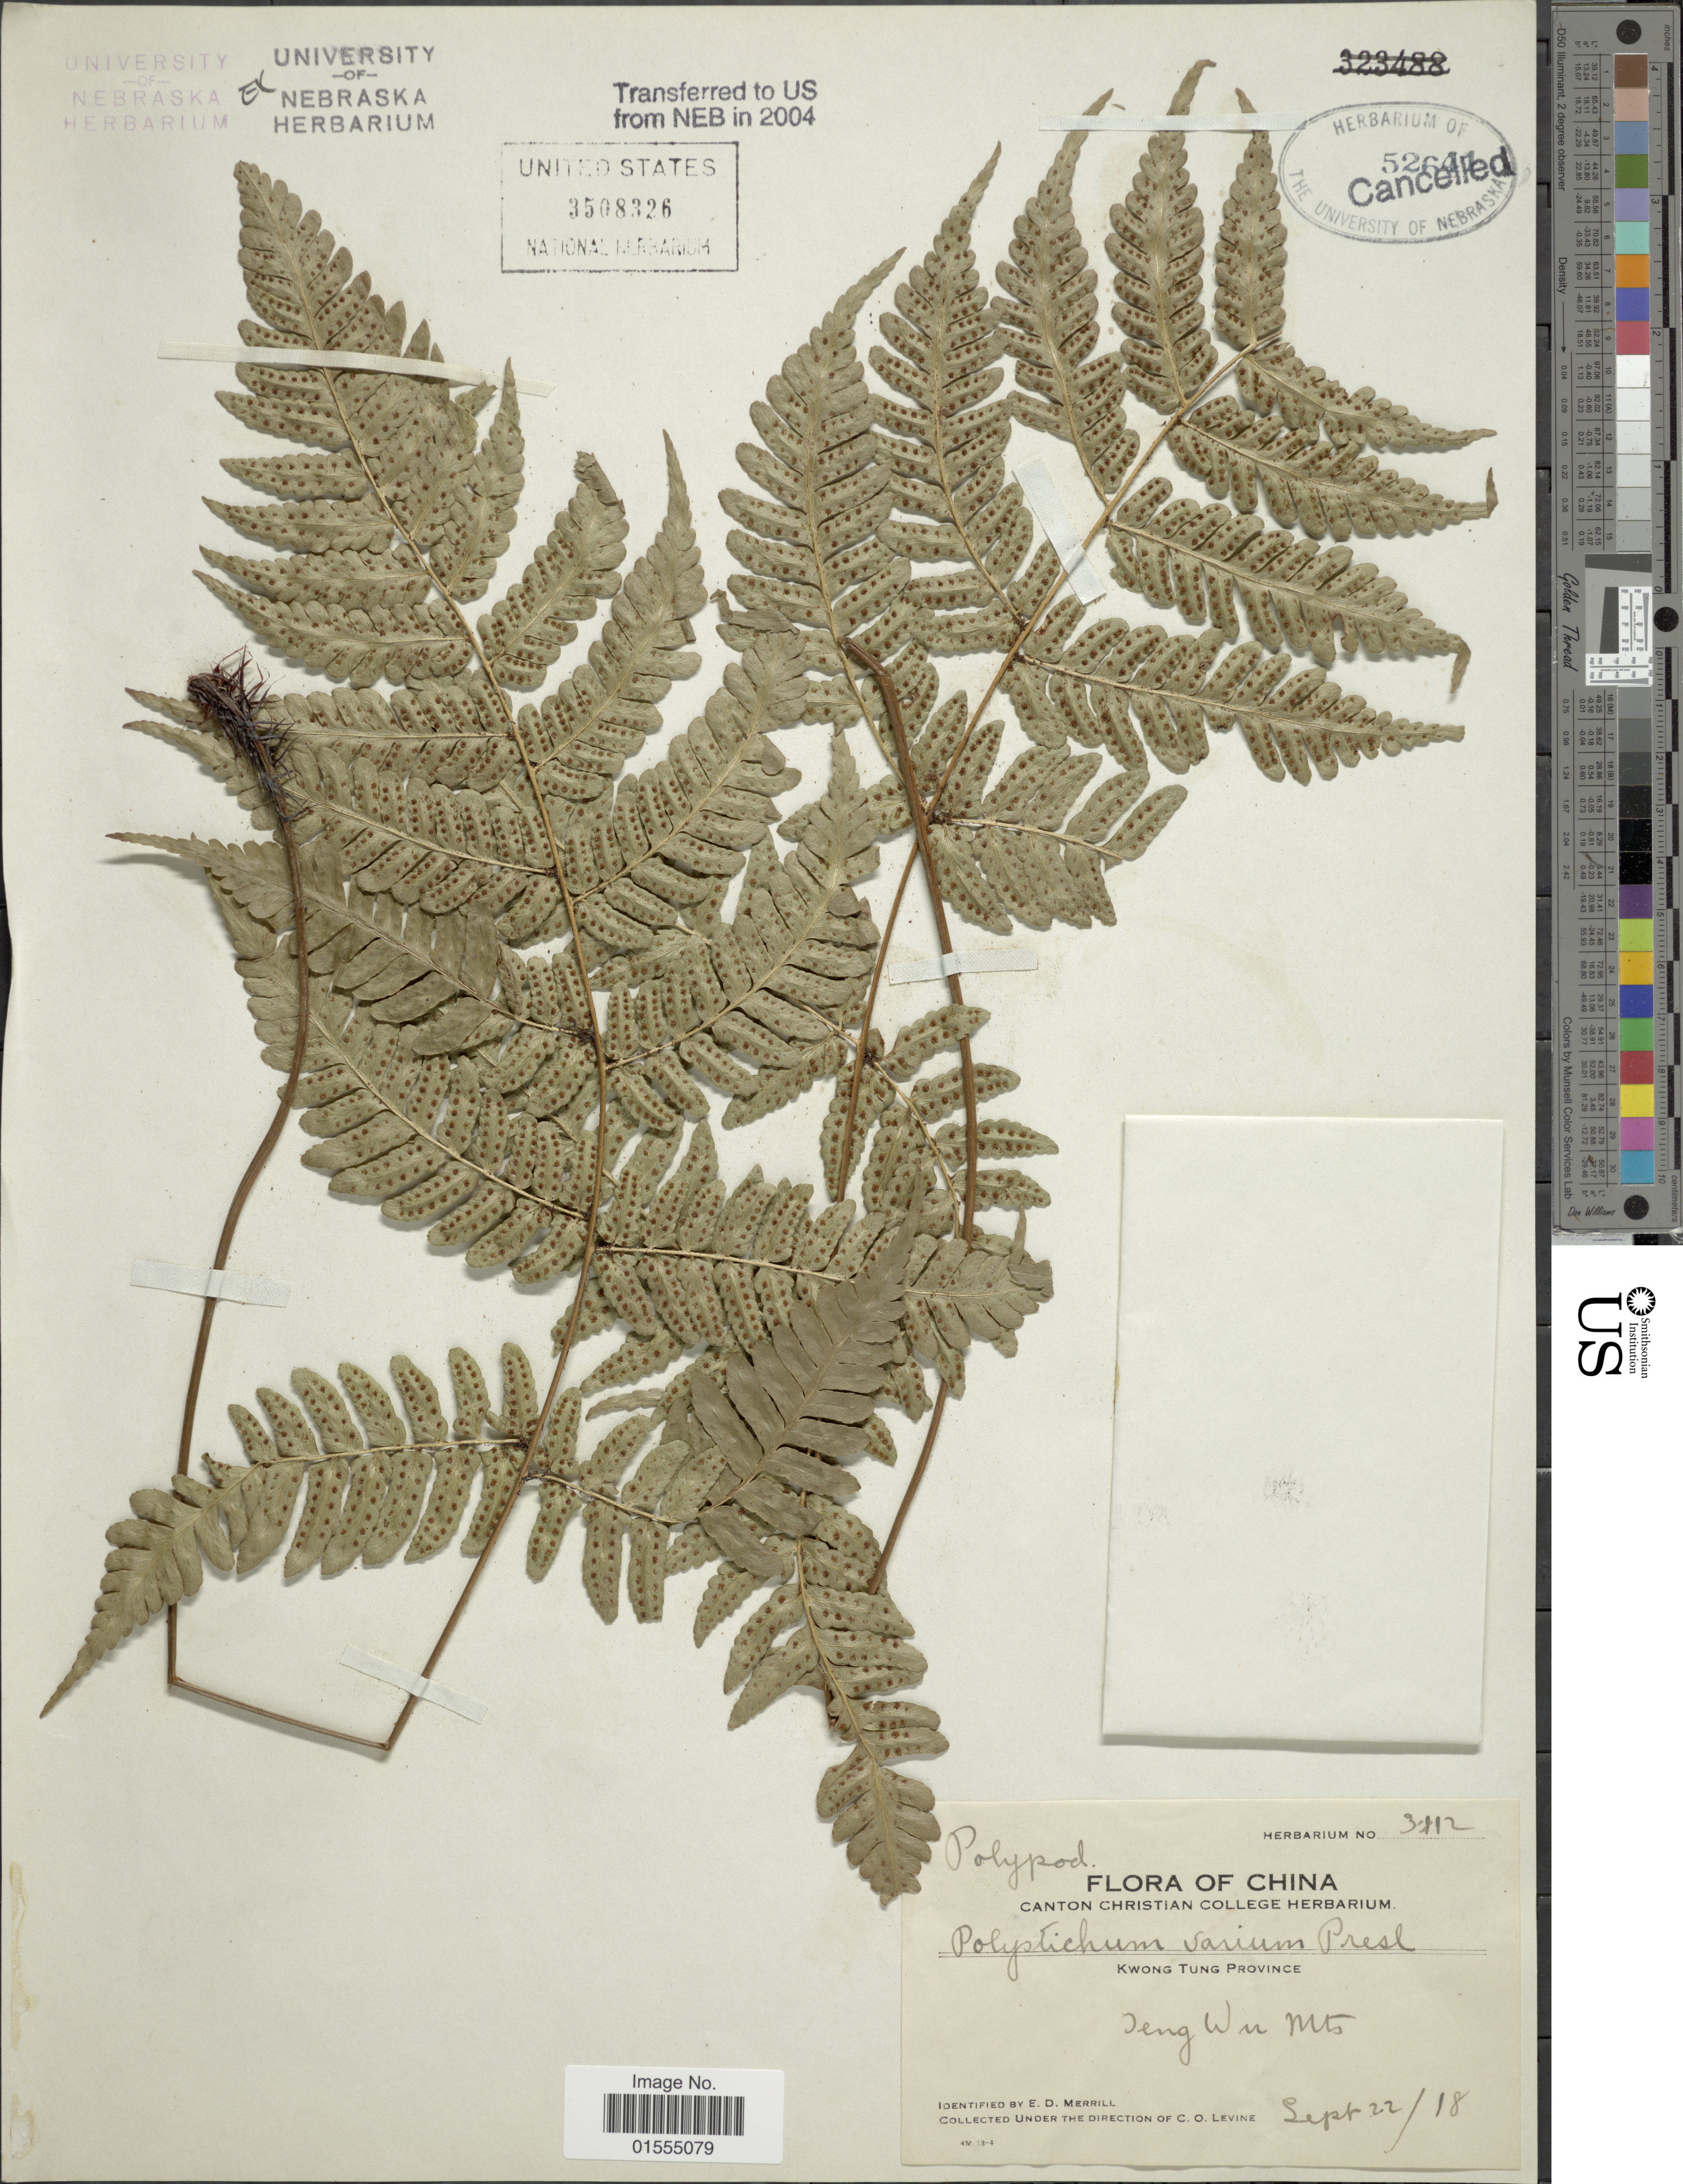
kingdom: Plantae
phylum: Tracheophyta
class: Polypodiopsida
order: Polypodiales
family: Dryopteridaceae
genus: Dryopteris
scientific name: Dryopteris varia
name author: (L.) Kuntze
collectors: E. D. Merrill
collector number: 3112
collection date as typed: Transcribed d/m/y: 22/9/18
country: China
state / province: Guangdong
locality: Kwong Tung Province, China, Deng Wu Mts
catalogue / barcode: US 3508326